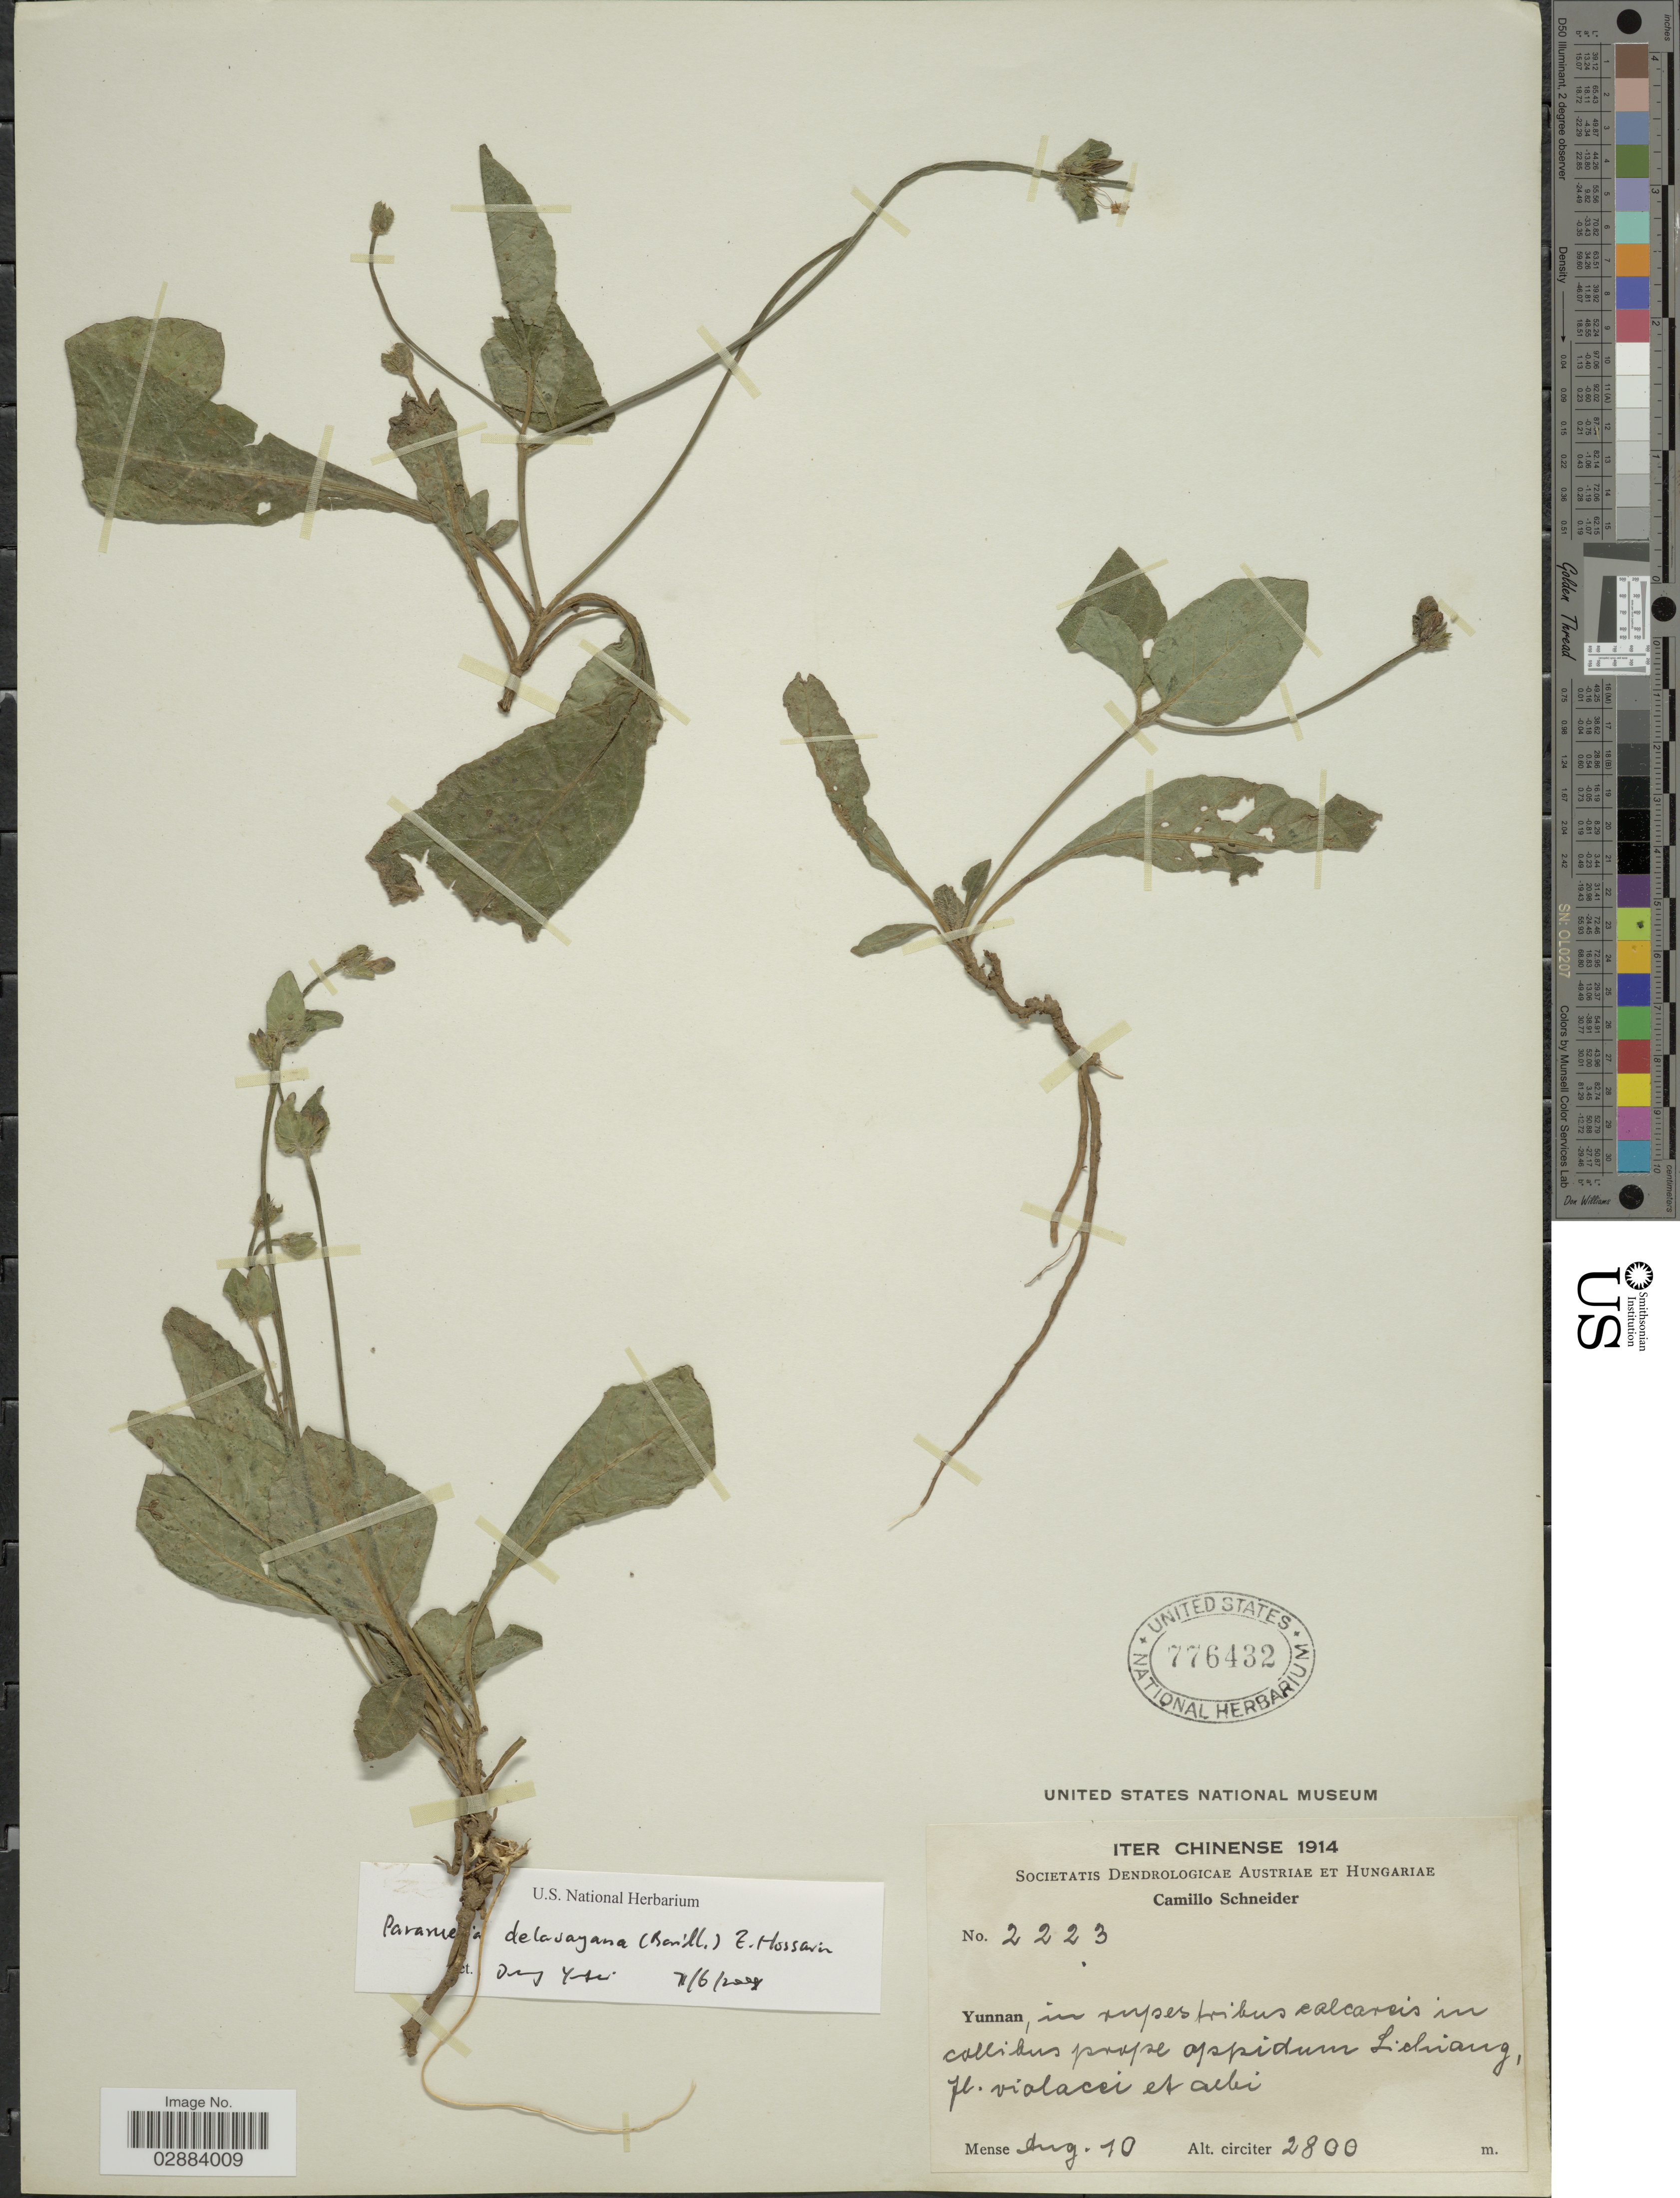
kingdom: Plantae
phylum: Tracheophyta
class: Magnoliopsida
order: Lamiales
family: Acanthaceae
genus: Pararuellia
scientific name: Pararuellia delavayana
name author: (Baill.) E. Hossain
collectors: C. K. Schneider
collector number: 2223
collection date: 1914-08-10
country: China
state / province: Yunnan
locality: Yunnan, in Lichiang.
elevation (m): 2800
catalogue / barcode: US 776432